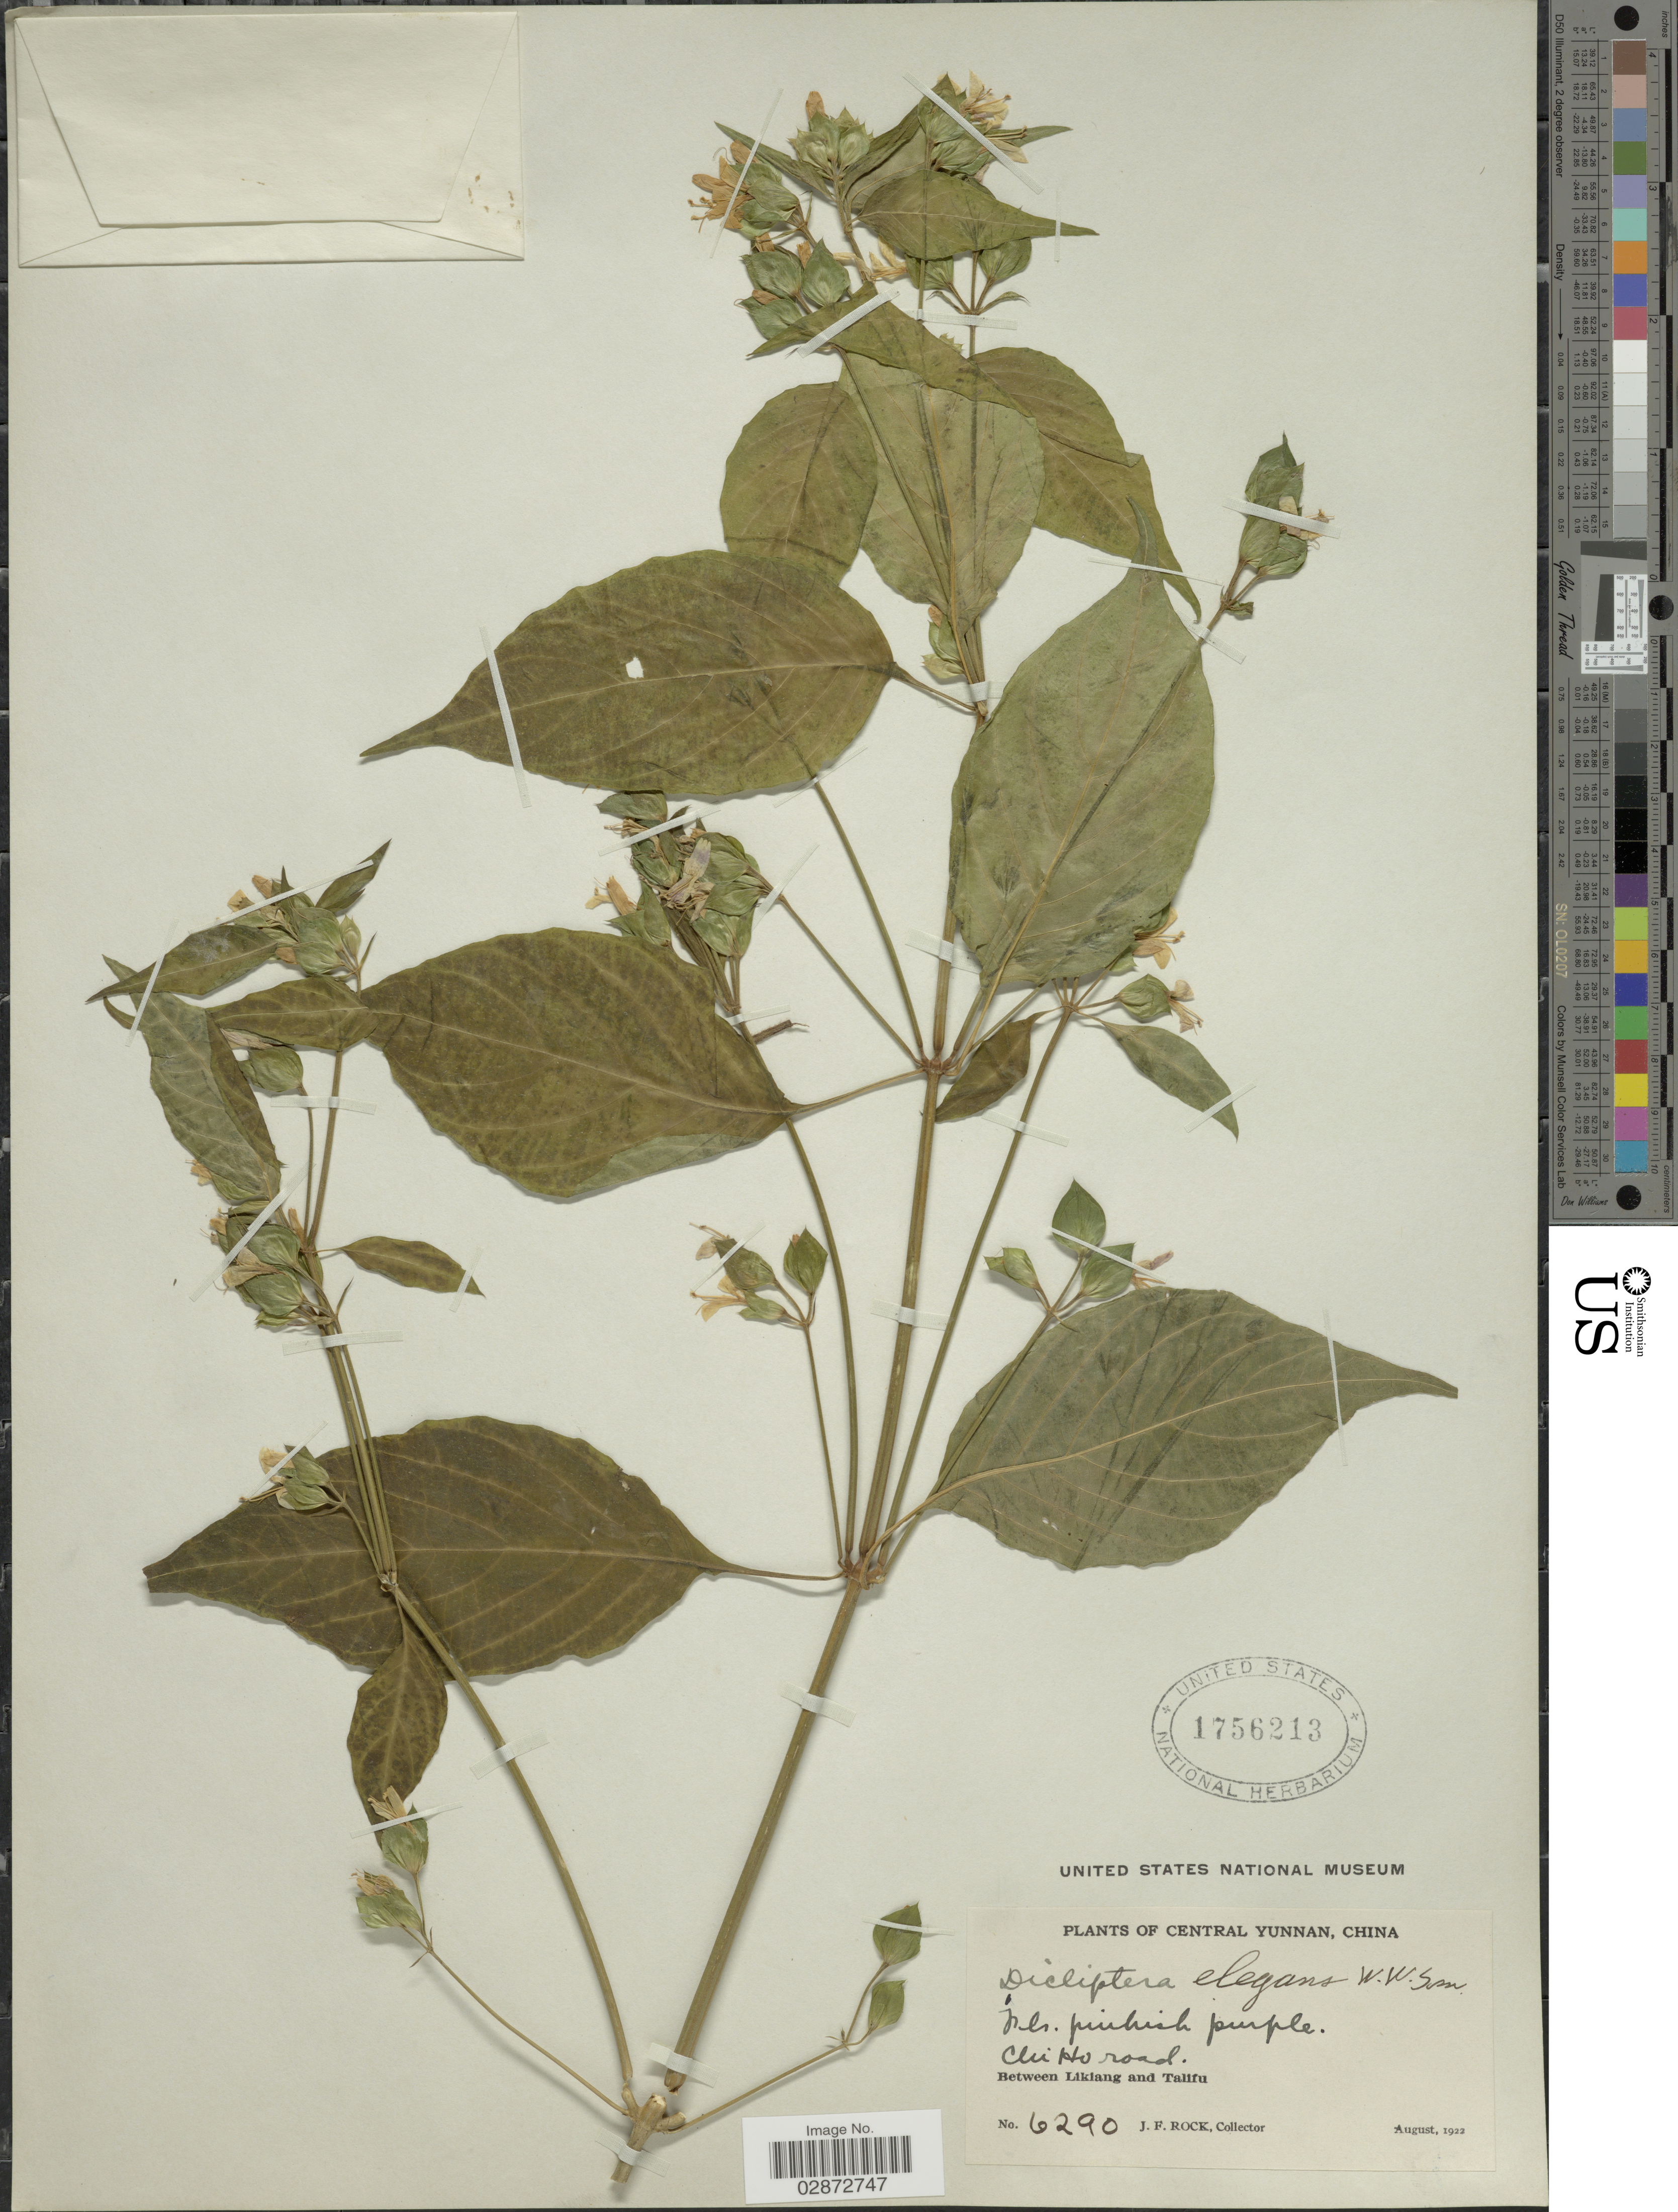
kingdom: Plantae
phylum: Tracheophyta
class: Magnoliopsida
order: Lamiales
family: Acanthaceae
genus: Dicliptera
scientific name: Dicliptera elegans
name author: W.W. Sm.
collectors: J. Rock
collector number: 6290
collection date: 1922-08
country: China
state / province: Yunnan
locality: Central Yunnan. Between Likiang and Talifu.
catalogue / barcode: US 1756213